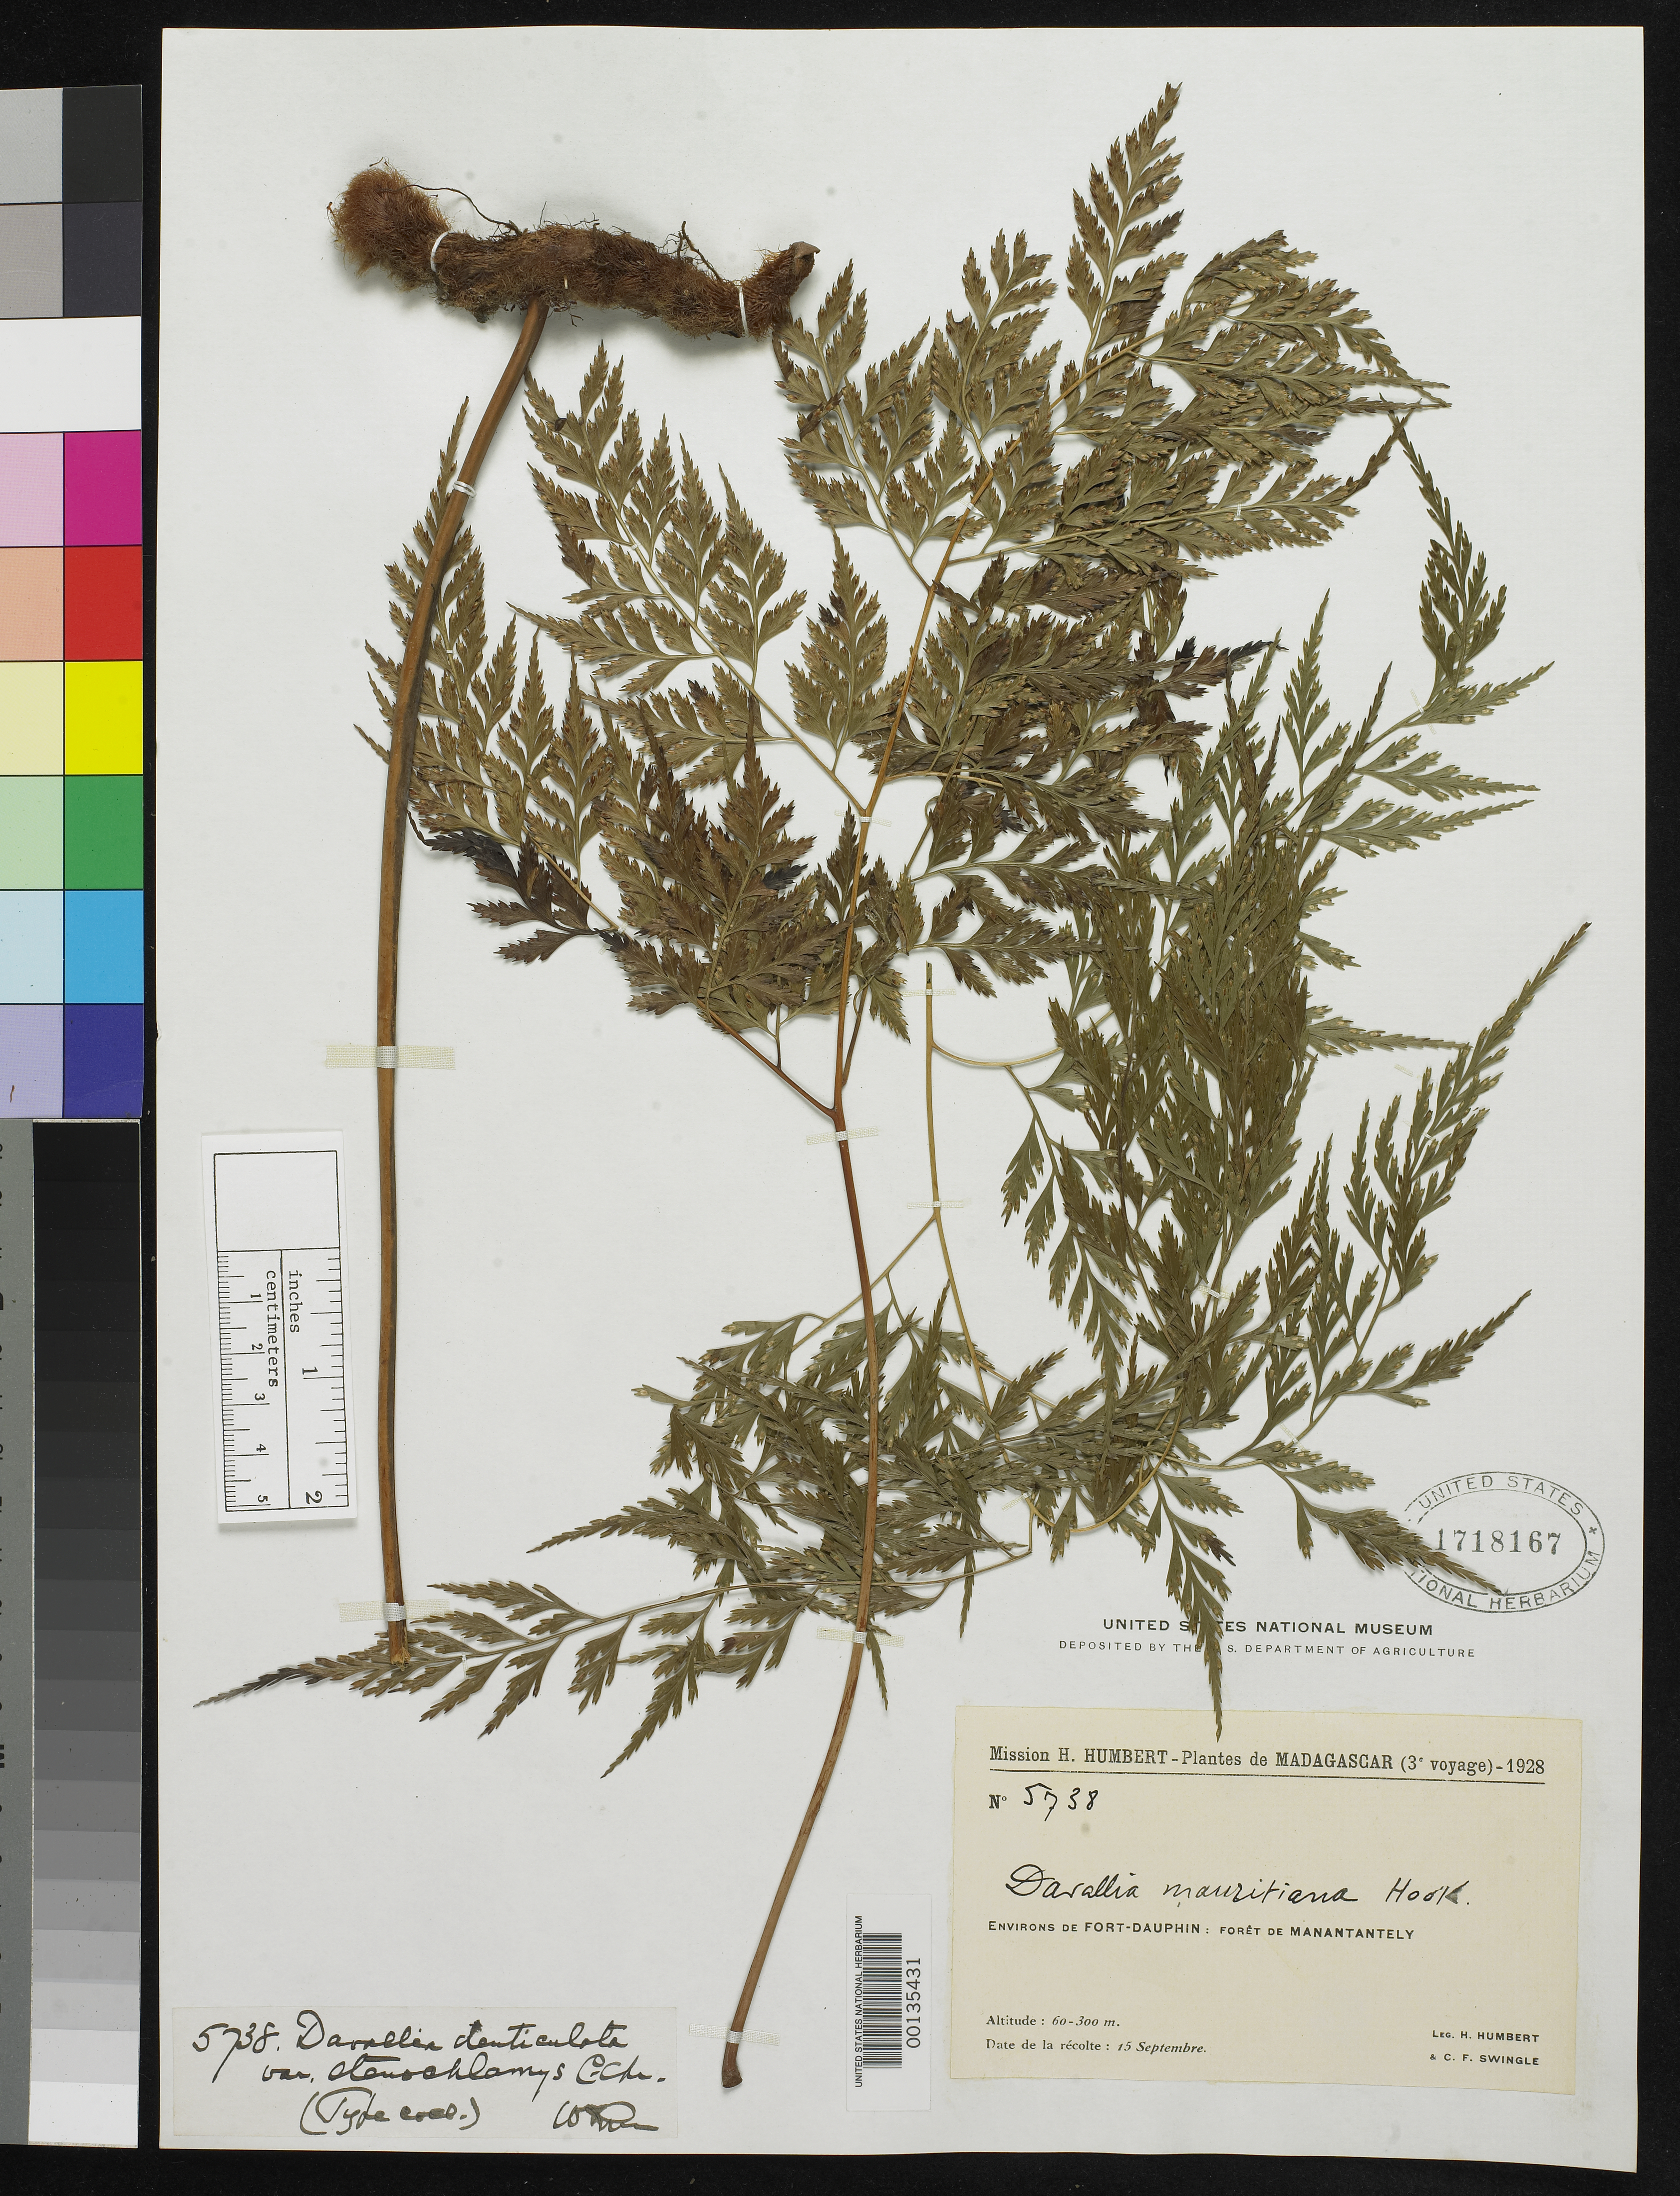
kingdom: Plantae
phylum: Tracheophyta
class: Polypodiopsida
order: Polypodiales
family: Davalliaceae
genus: Davallia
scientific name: Davallia denticulata var. stenochlamys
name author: C. Chr.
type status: Isotype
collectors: H. Humbert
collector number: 5738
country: Madagascar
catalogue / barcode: US 1718167